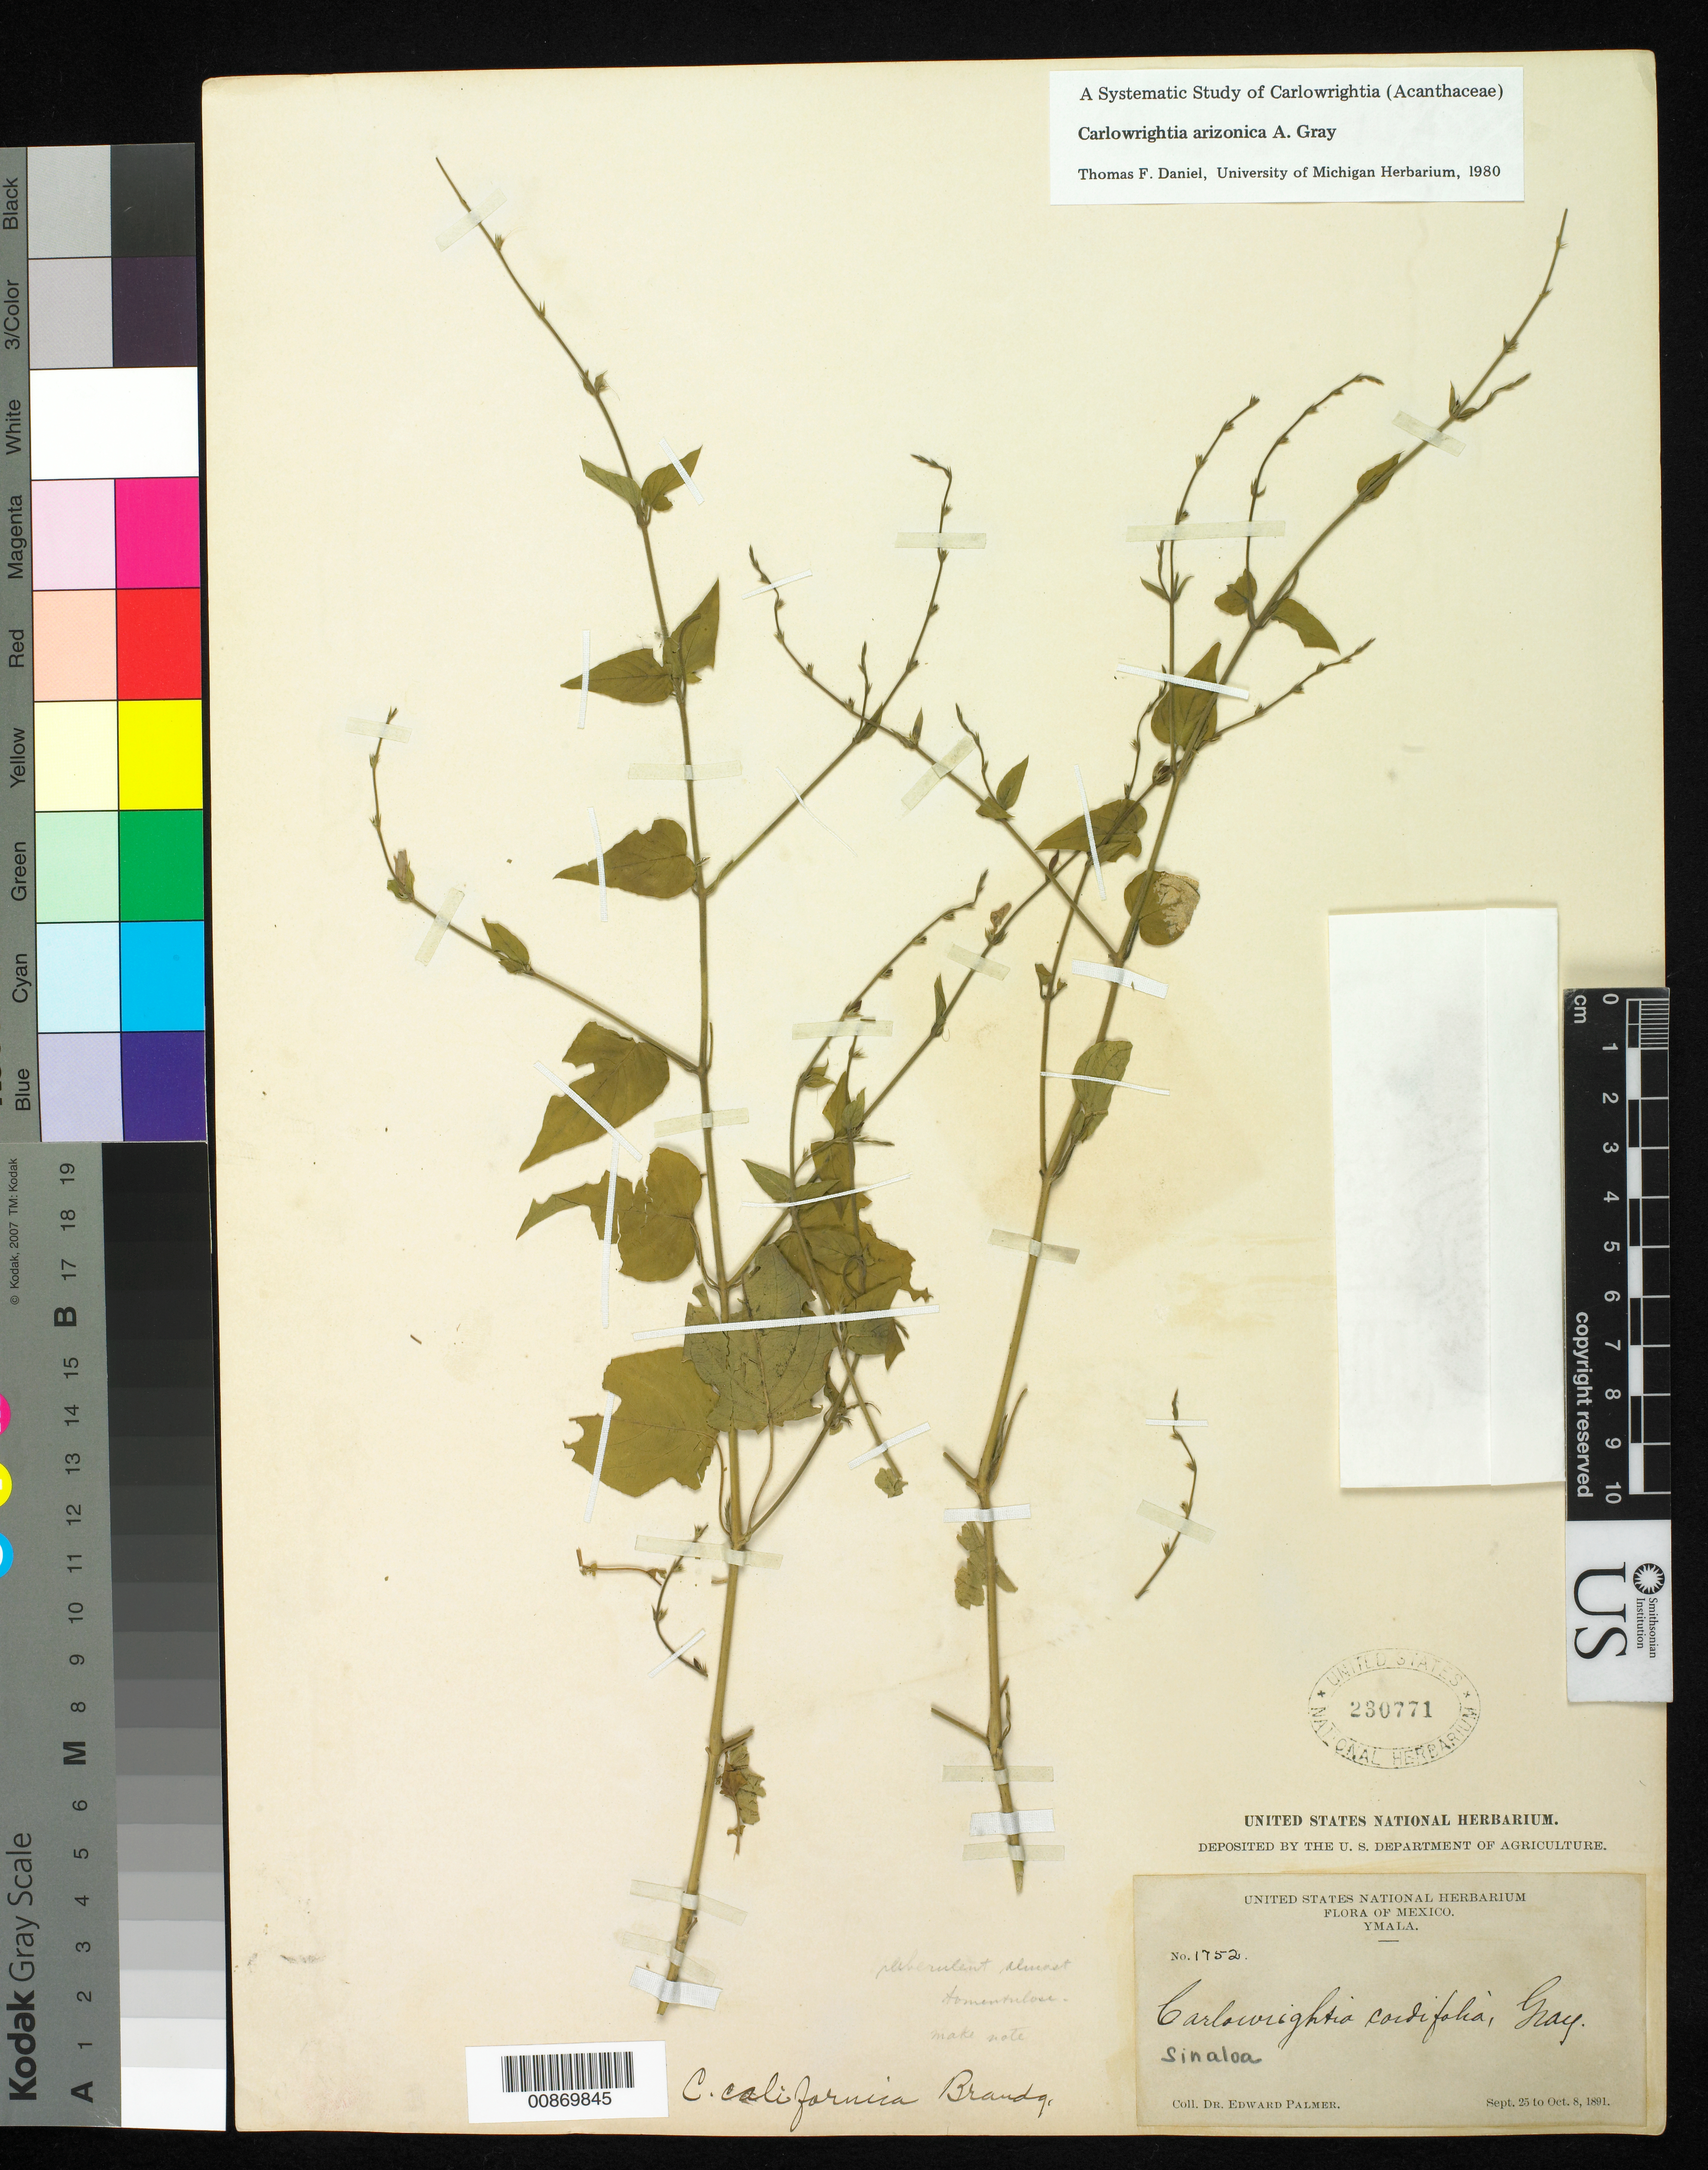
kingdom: Plantae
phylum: Tracheophyta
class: Magnoliopsida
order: Lamiales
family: Acanthaceae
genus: Carlowrightia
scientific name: Carlowrightia arizonica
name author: A. Gray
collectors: E. Palmer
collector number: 1752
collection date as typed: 25 Sep 1891 to 08 Oct 1891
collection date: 1891-09-25/1891-10-08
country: Mexico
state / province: Sinaloa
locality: Ymala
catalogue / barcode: US 230771